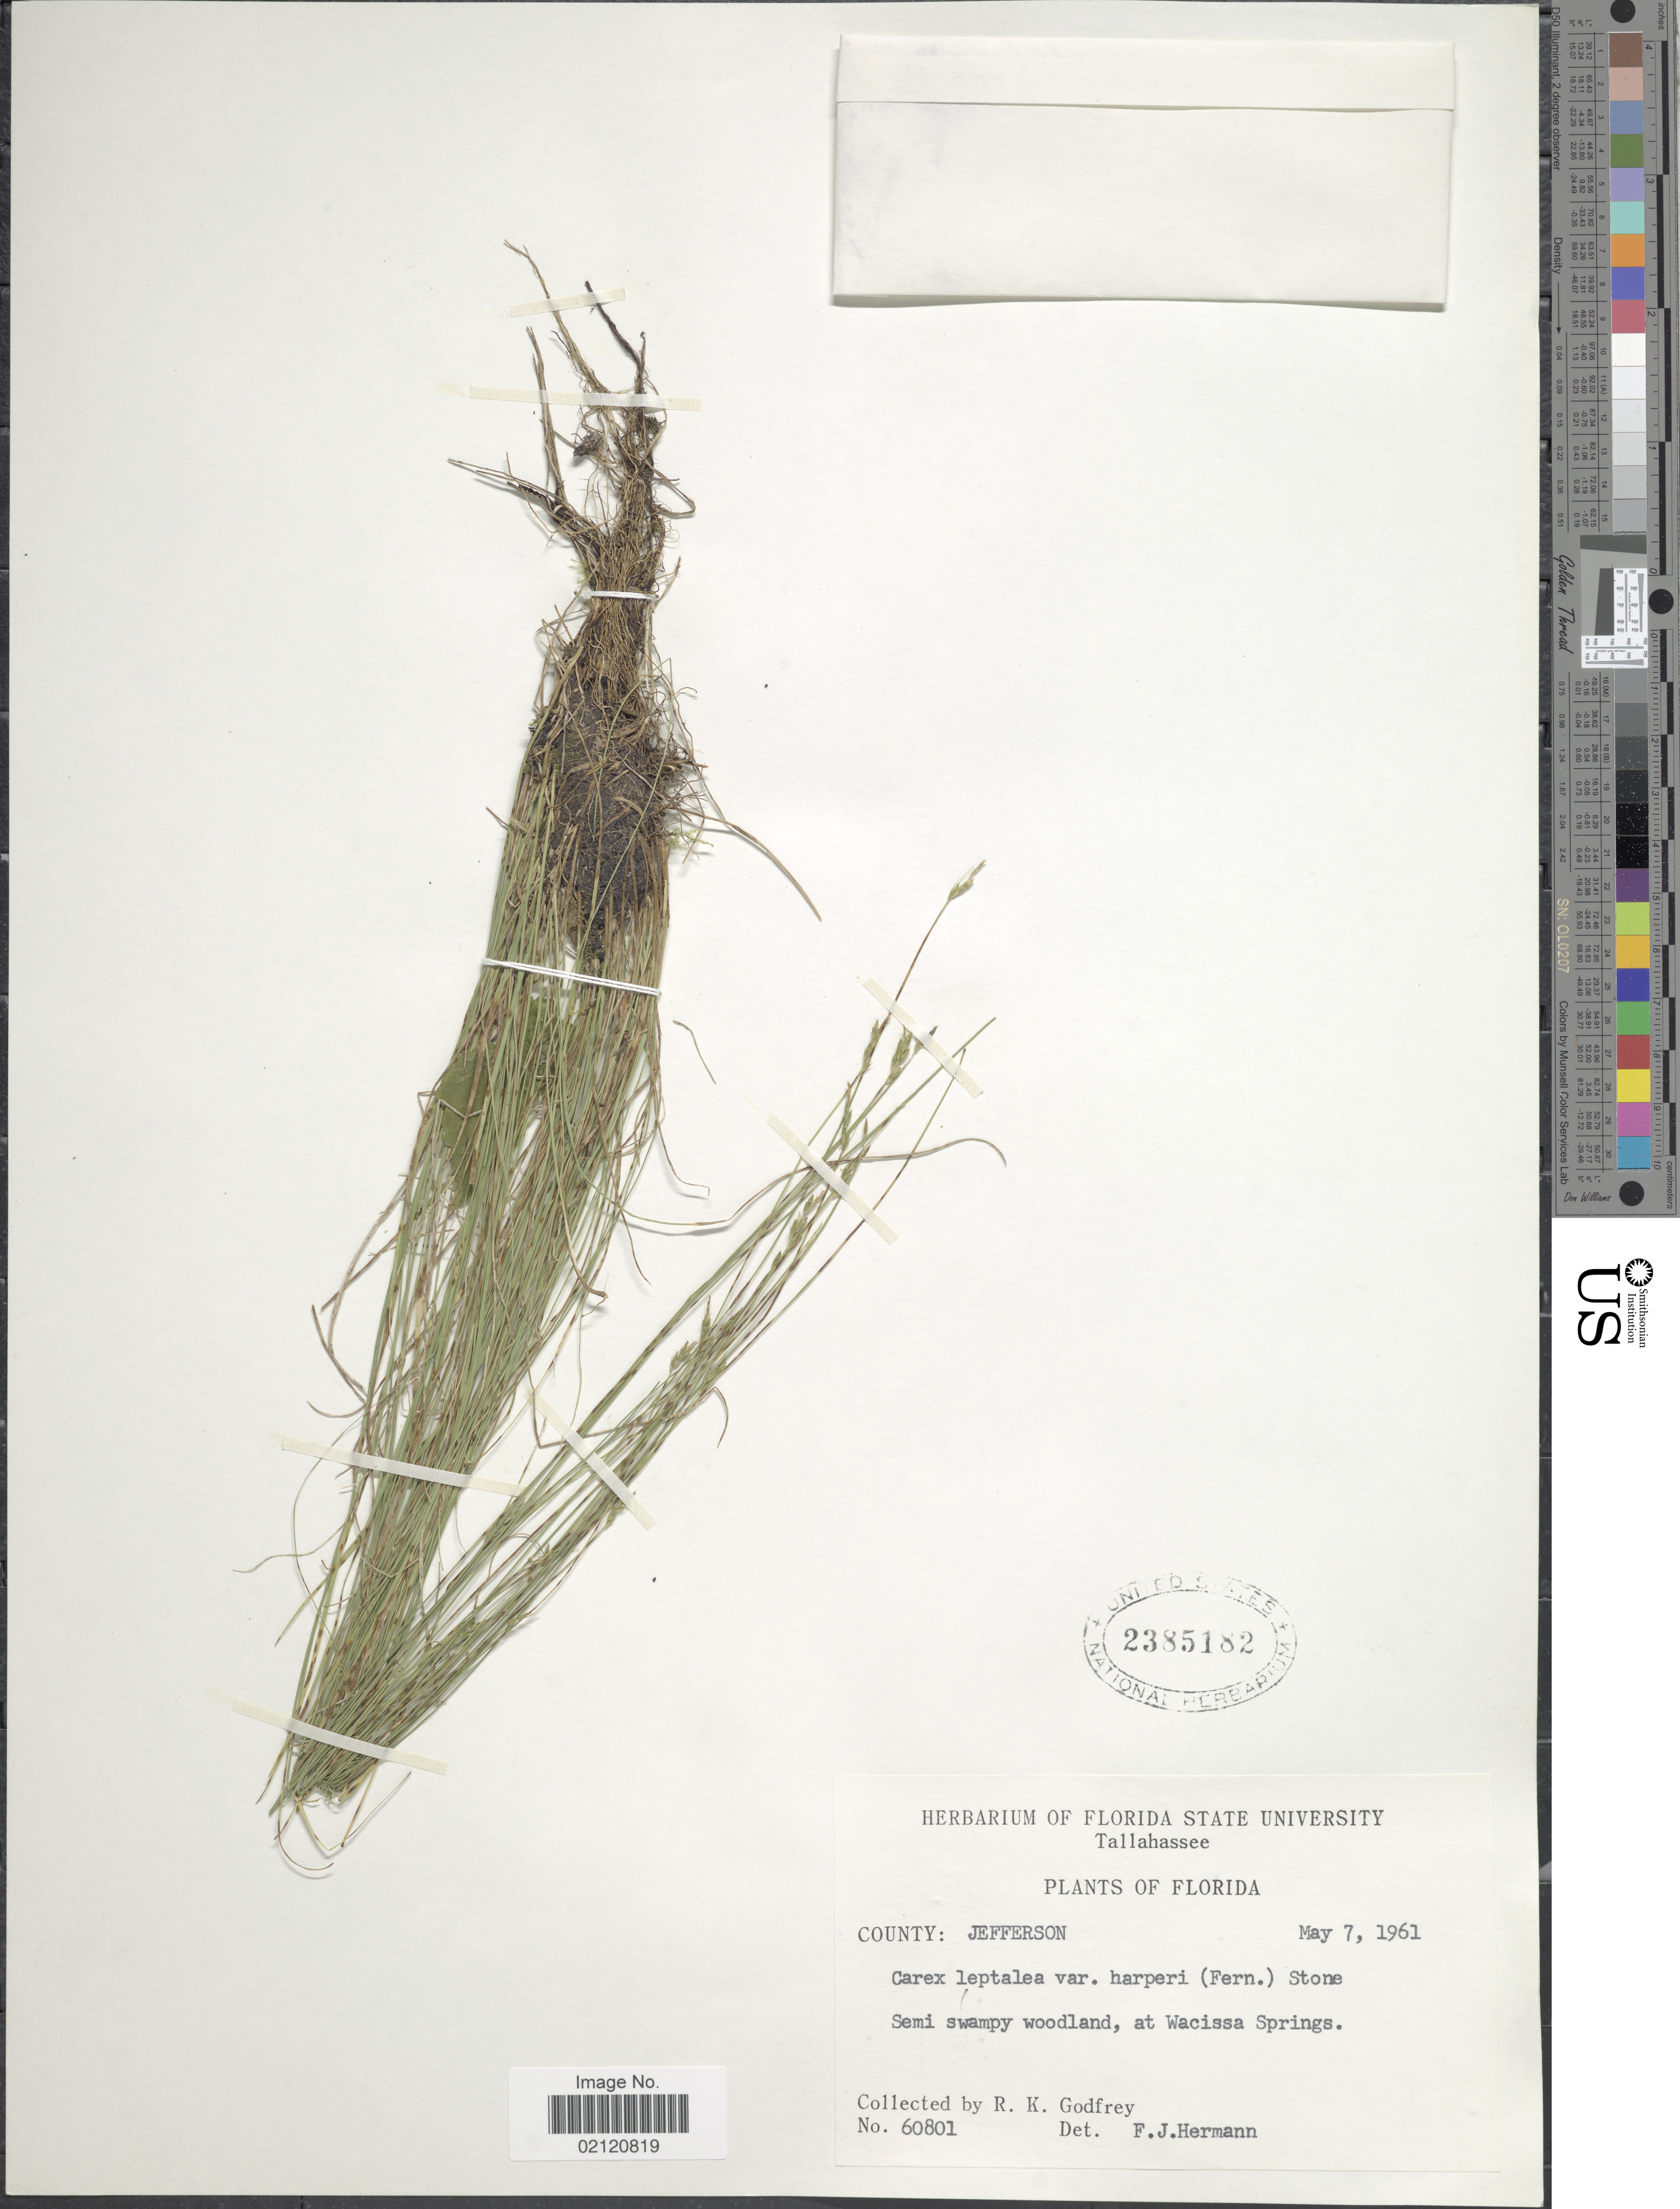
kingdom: Plantae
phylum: Tracheophyta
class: Liliopsida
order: Poales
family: Cyperaceae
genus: Carex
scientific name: Carex leptalea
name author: Wahlenb.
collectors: R. K. Godfrey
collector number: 60801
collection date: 1961-05-07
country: United States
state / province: Florida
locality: County Jefferson, Semi swampy woodland, at Wacissa Springs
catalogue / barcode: US 2385182